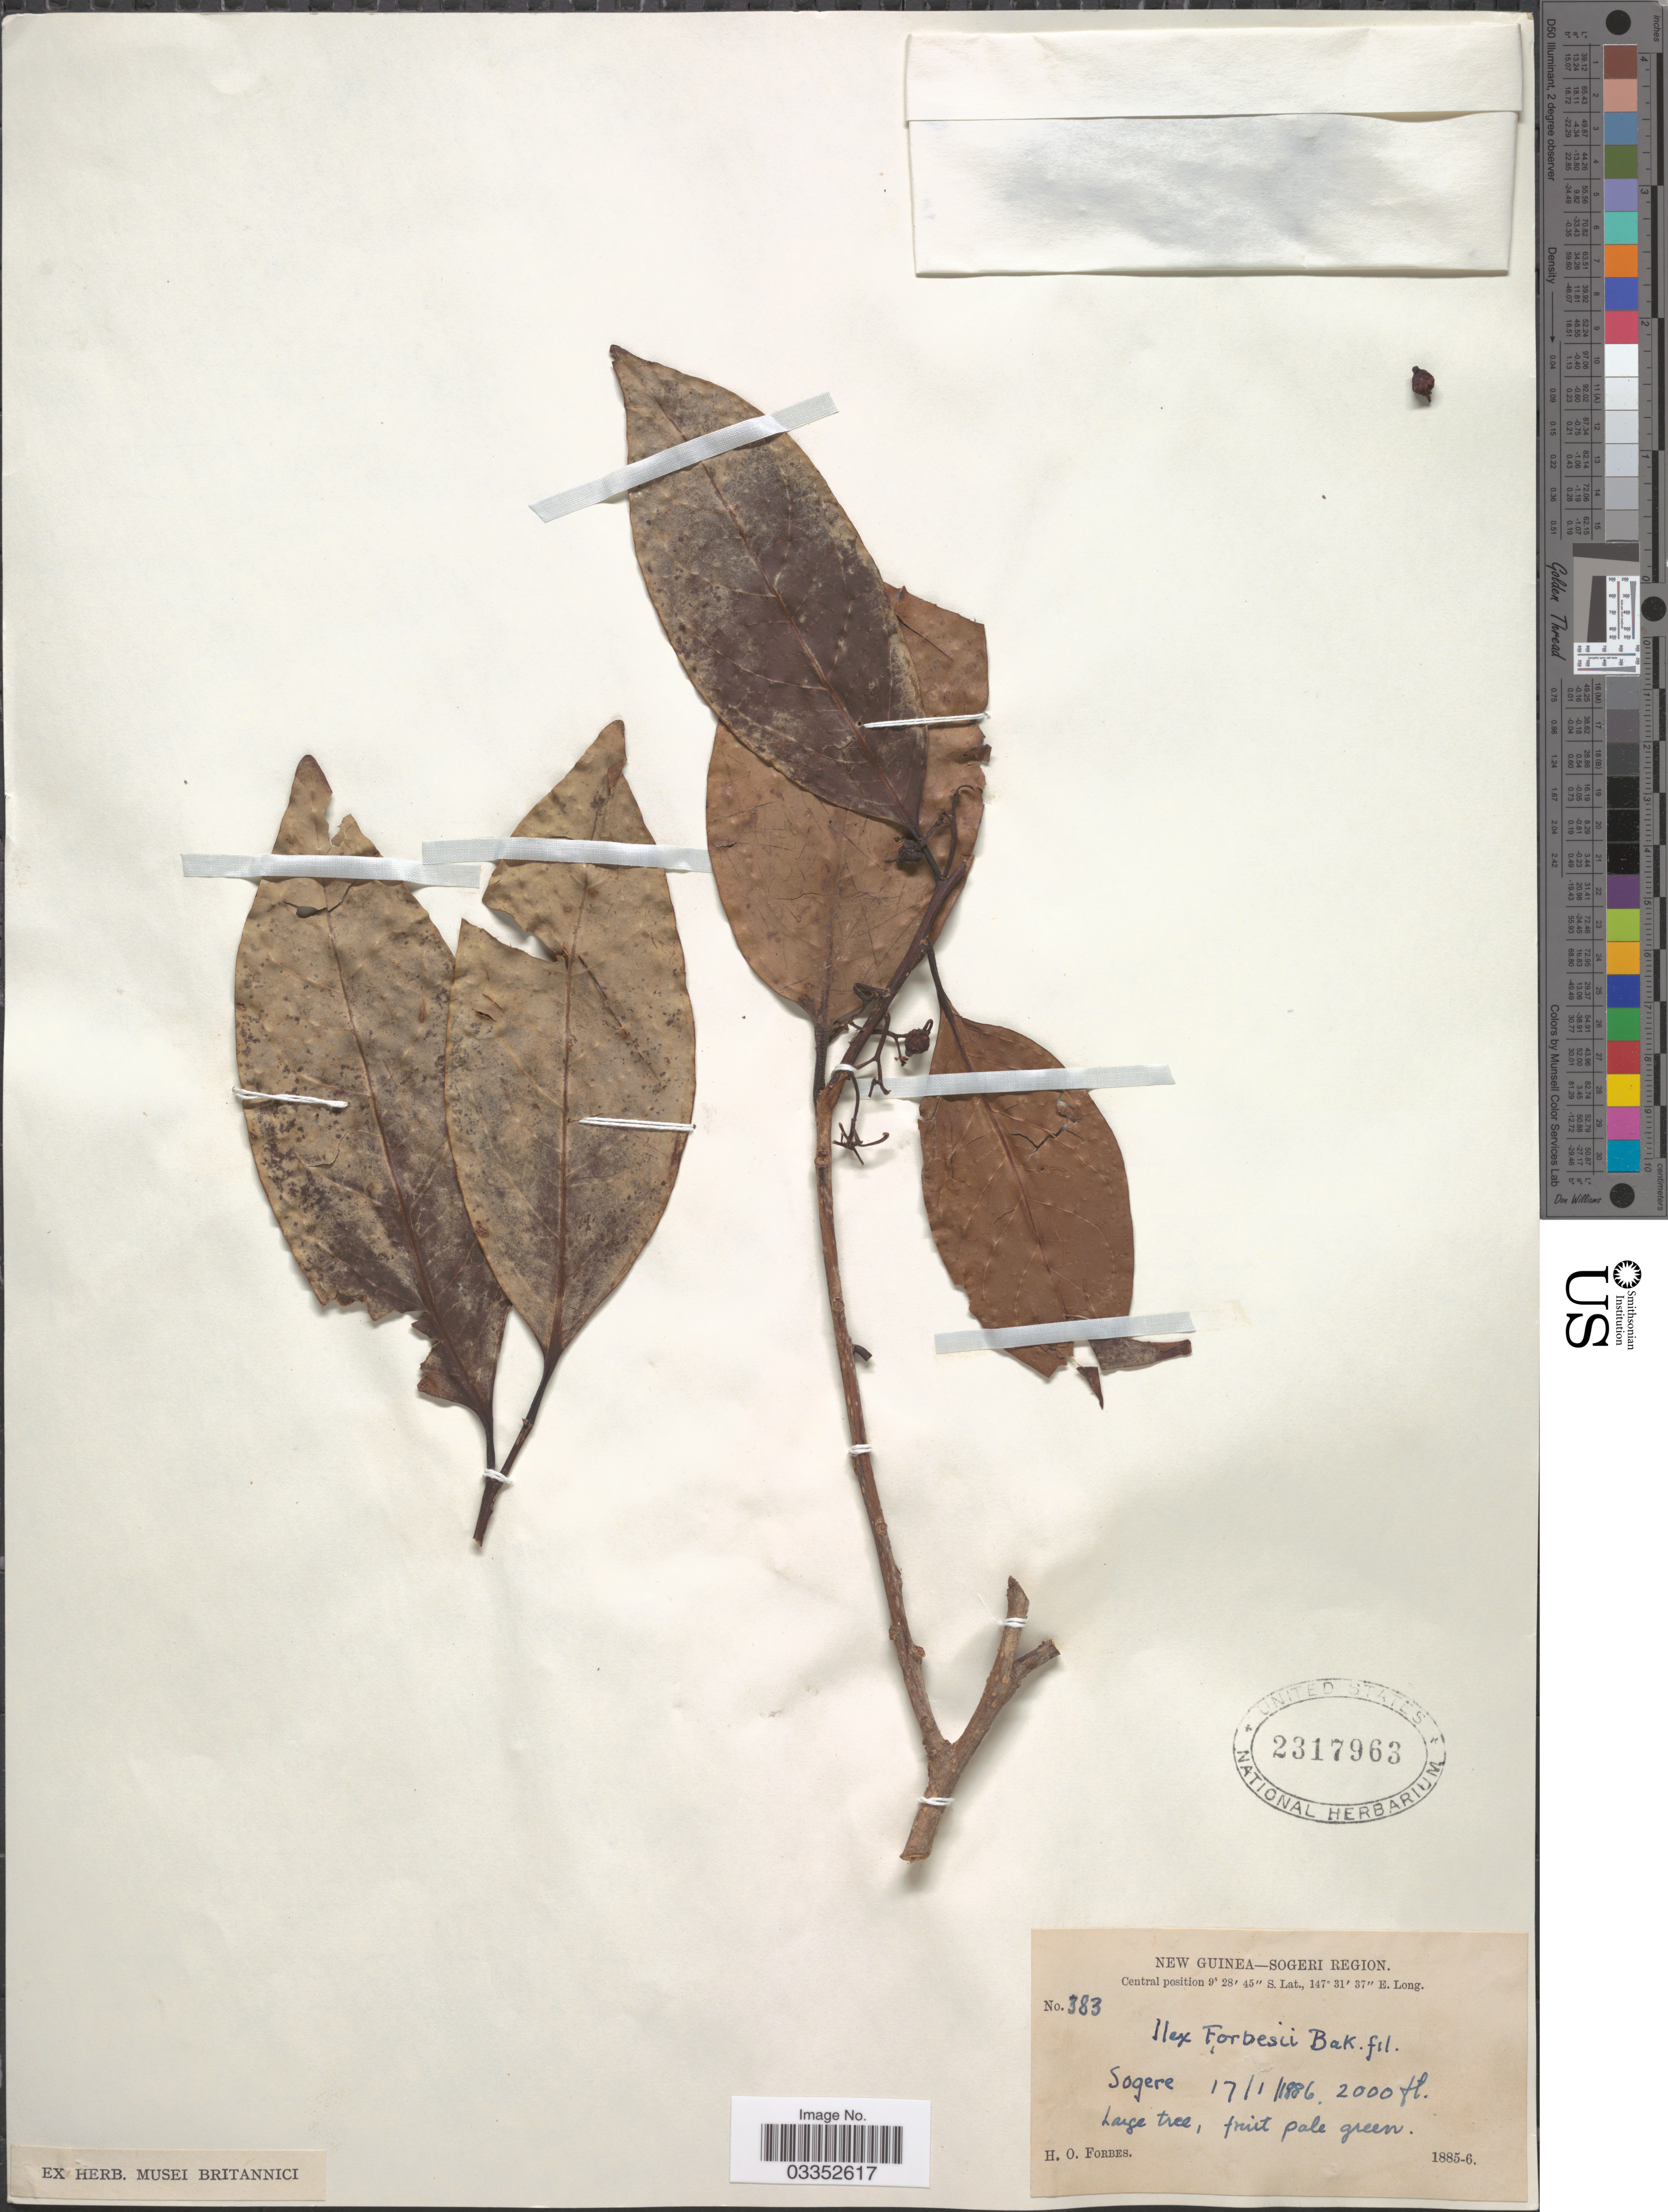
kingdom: Plantae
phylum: Tracheophyta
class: Magnoliopsida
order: Aquifoliales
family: Aquifoliaceae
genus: Ilex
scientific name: Ilex forbesii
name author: Baker f.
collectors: H. O. Forbes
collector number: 383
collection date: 1886-01-17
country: Papua New Guinea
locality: New Guinea - Sogeri Region. Sogere.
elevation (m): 610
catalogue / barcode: US 2317963